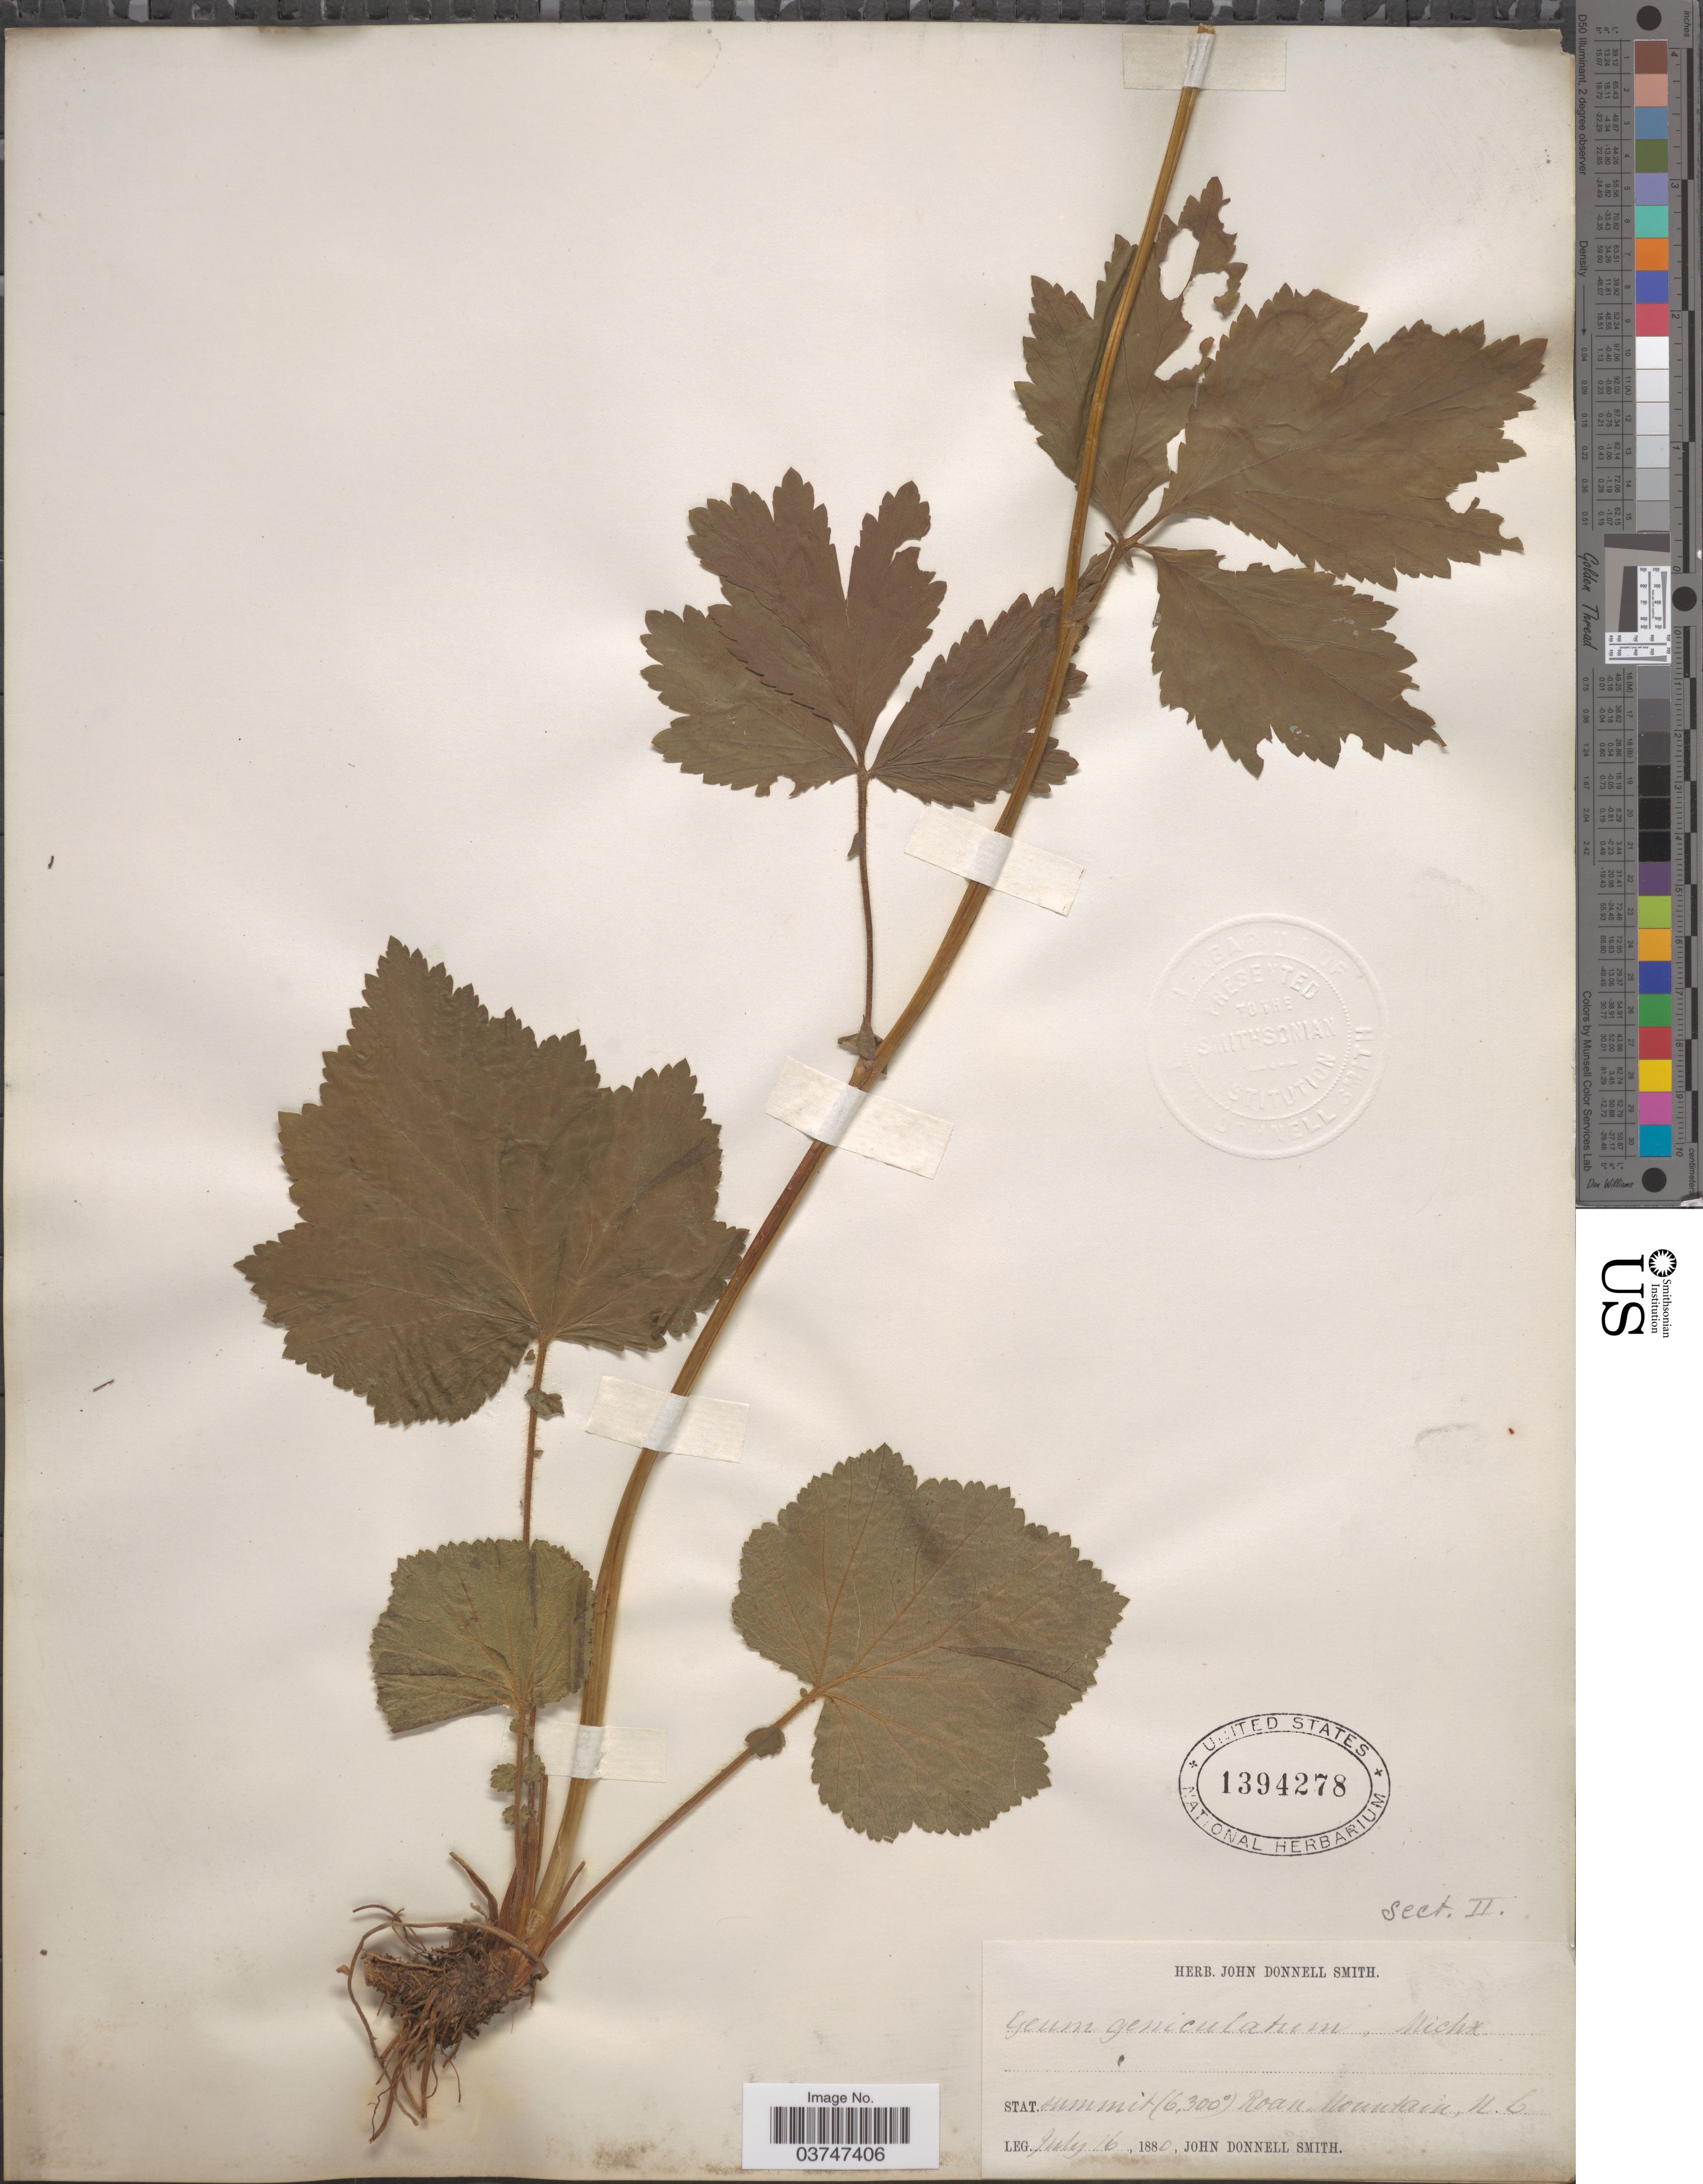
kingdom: Plantae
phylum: Tracheophyta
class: Magnoliopsida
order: Rosales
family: Rosaceae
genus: Geum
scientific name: Geum geniculatum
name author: Michx.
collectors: J. Donnell Smith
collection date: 1880-07-16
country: United States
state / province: North Carolina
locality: Stat. Summit, Roan Mountain.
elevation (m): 1920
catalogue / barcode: US 1394278